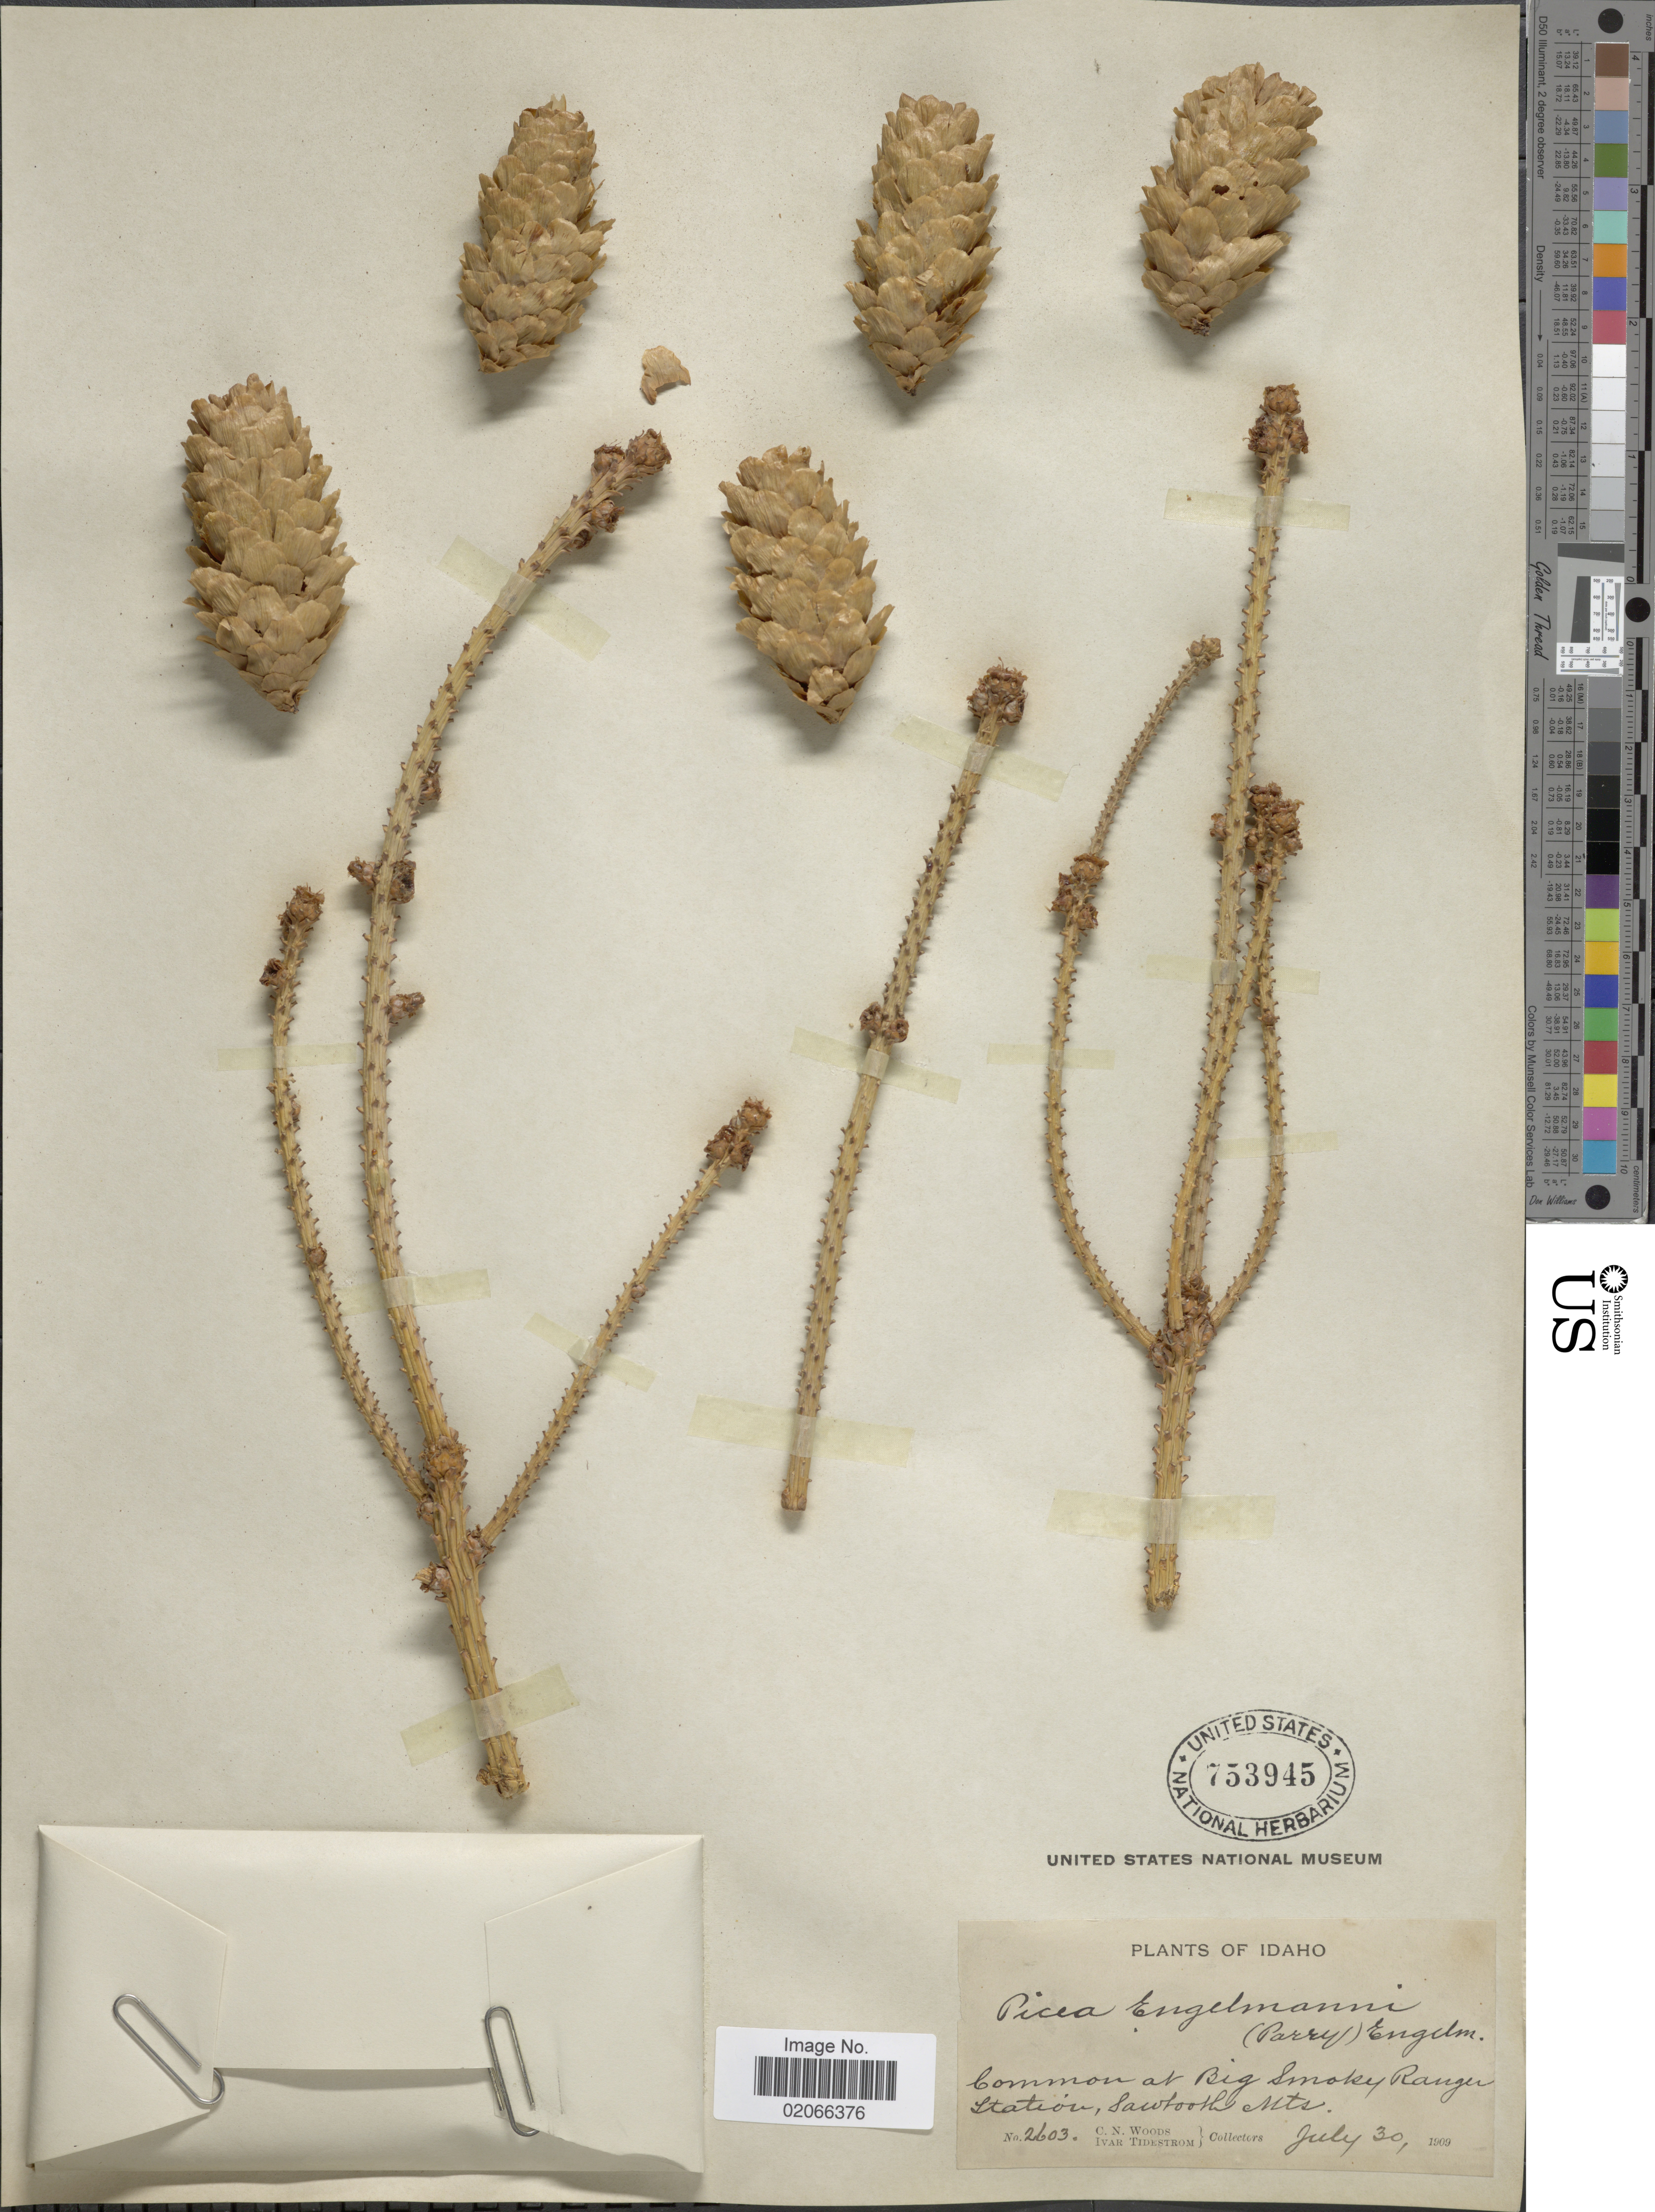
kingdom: Plantae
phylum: Tracheophyta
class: Pinopsida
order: Pinales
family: Pinaceae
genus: Picea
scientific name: Picea engelmannii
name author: Parry ex Engelm.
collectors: C. Woods & I. F. Tidestrom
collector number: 2603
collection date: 1909-07-30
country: United States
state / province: Idaho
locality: Big Smokey Ranger Station, Sawtooth Mts.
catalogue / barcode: US 753945